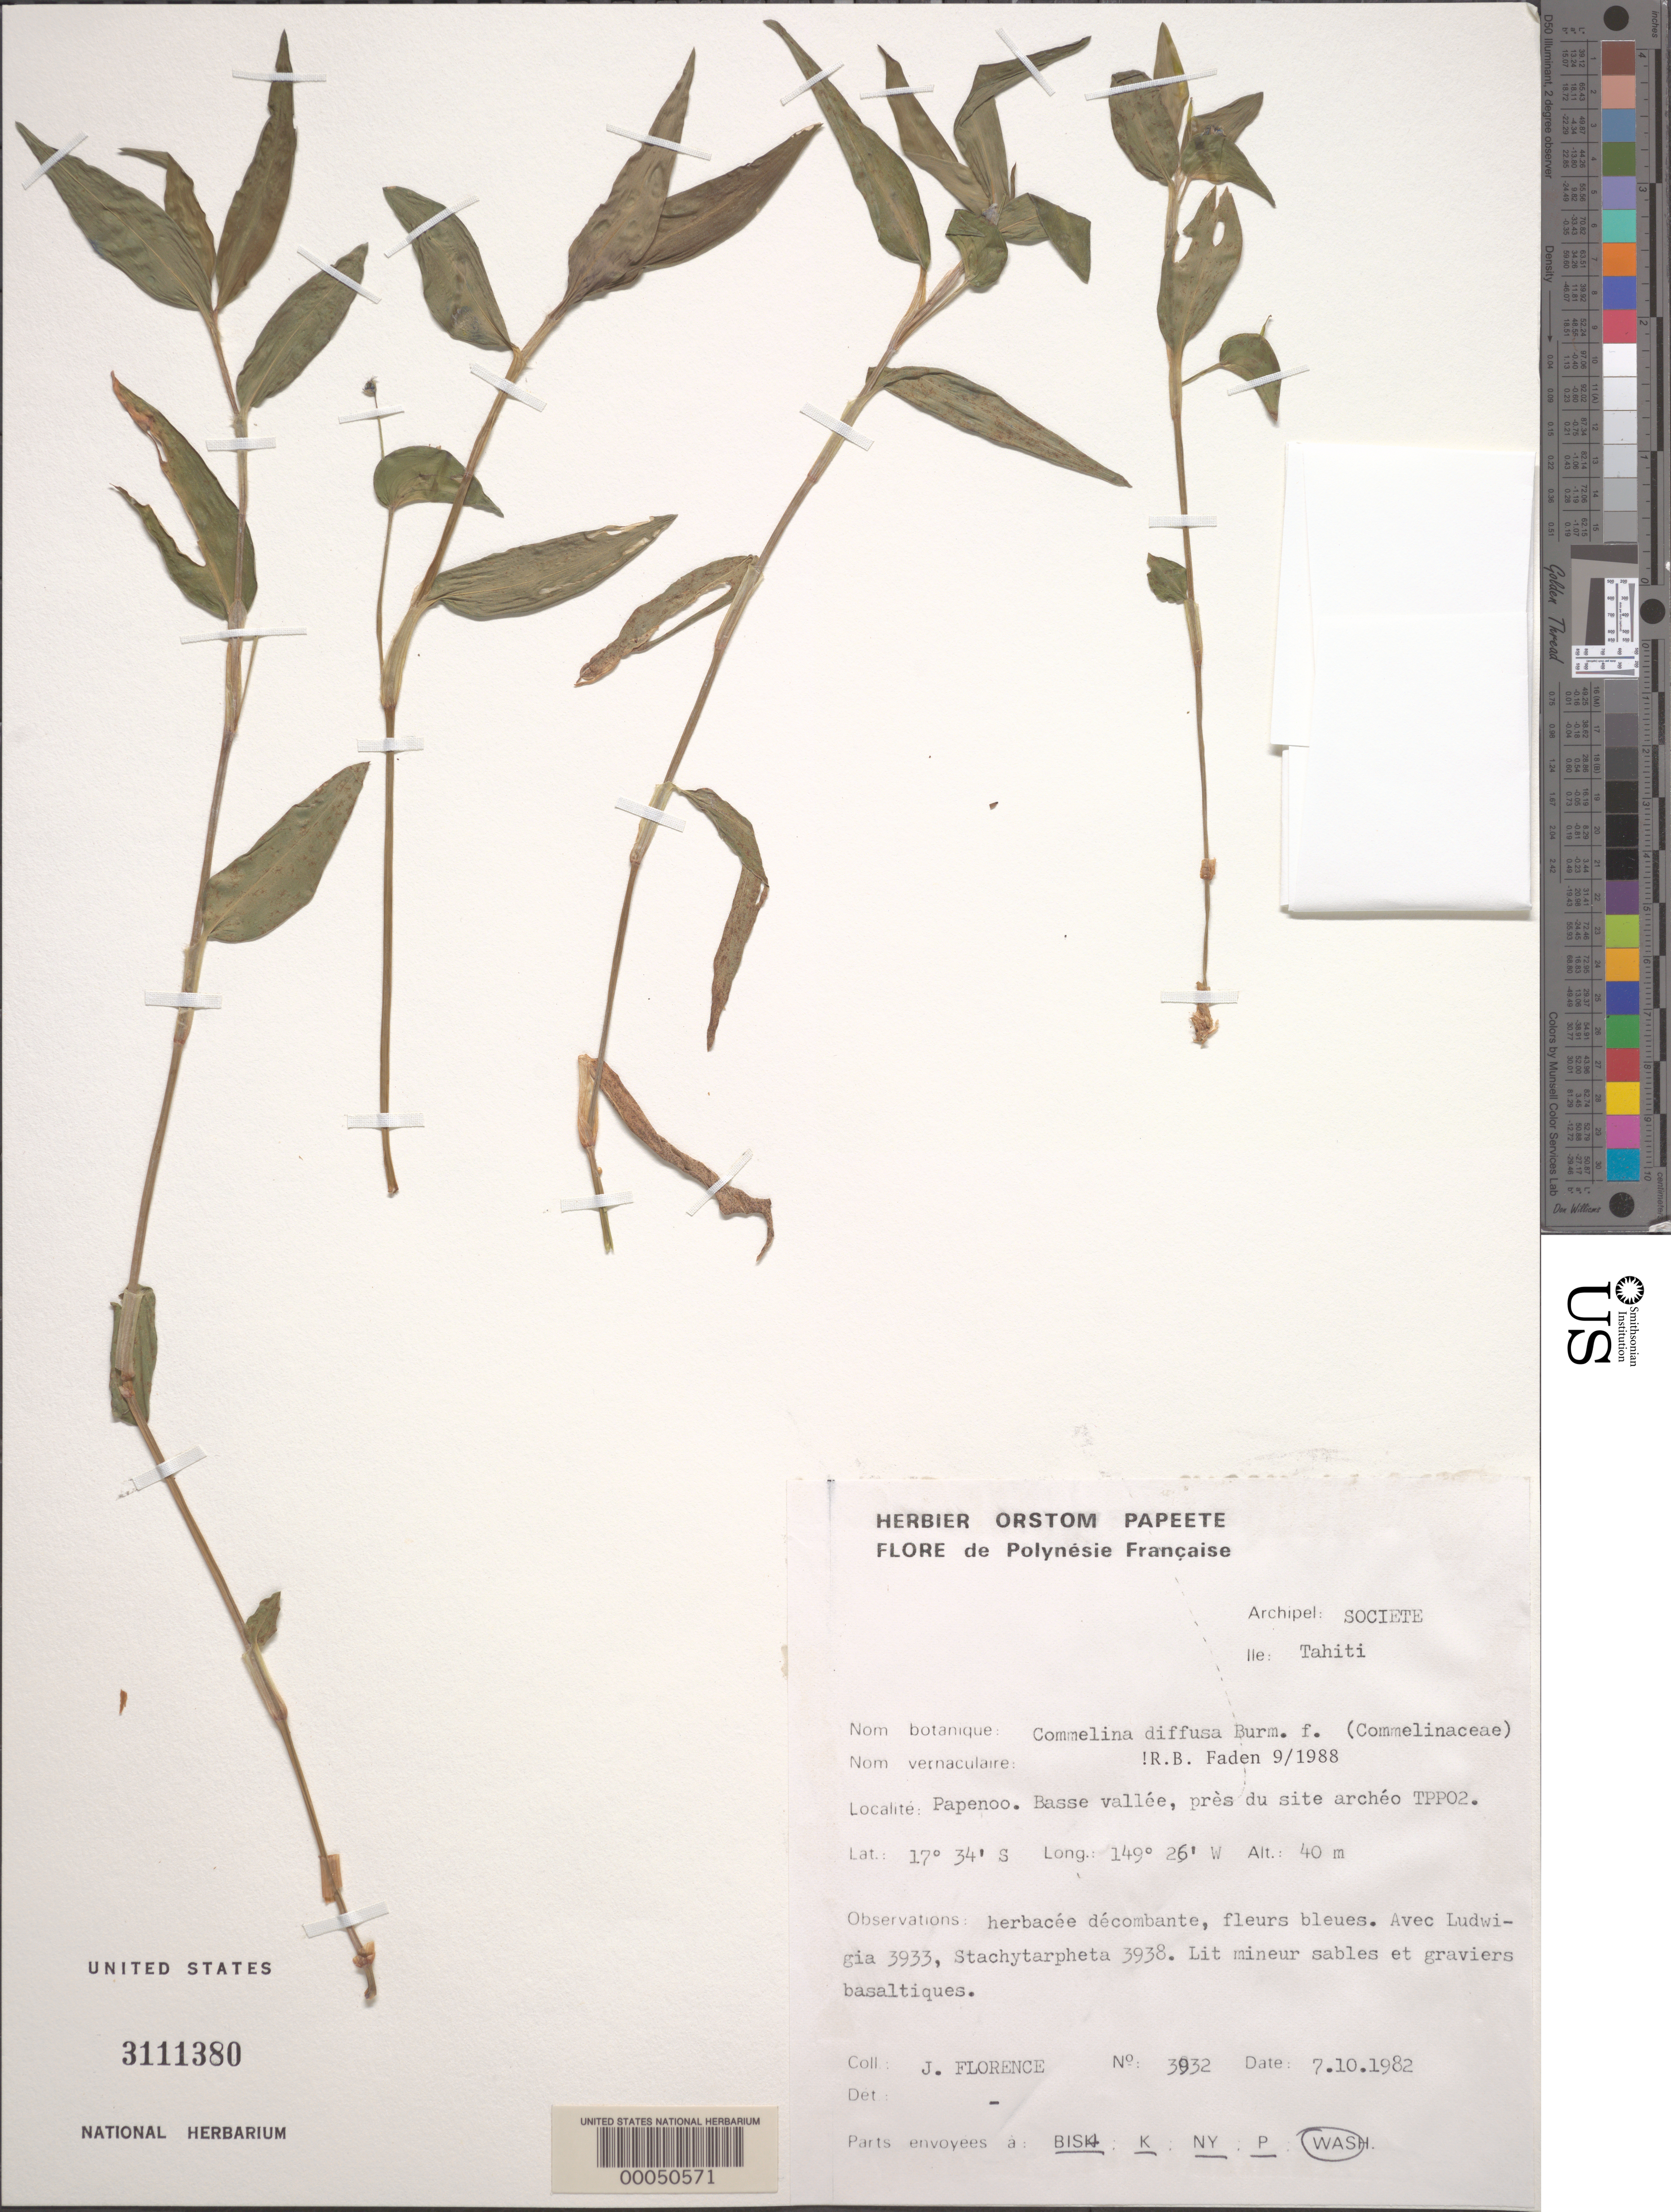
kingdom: Plantae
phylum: Tracheophyta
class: Liliopsida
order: Commelinales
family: Commelinaceae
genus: Commelina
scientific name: Commelina diffusa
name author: Burm. f.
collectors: J. Florence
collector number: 3932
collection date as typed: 07 Oct 1982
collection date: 1982-10-07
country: French Polynesia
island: Tahiti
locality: Papenoo, near archeological site tppo2 [Society Is.]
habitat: Bottom of valley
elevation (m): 40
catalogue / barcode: US 3111380